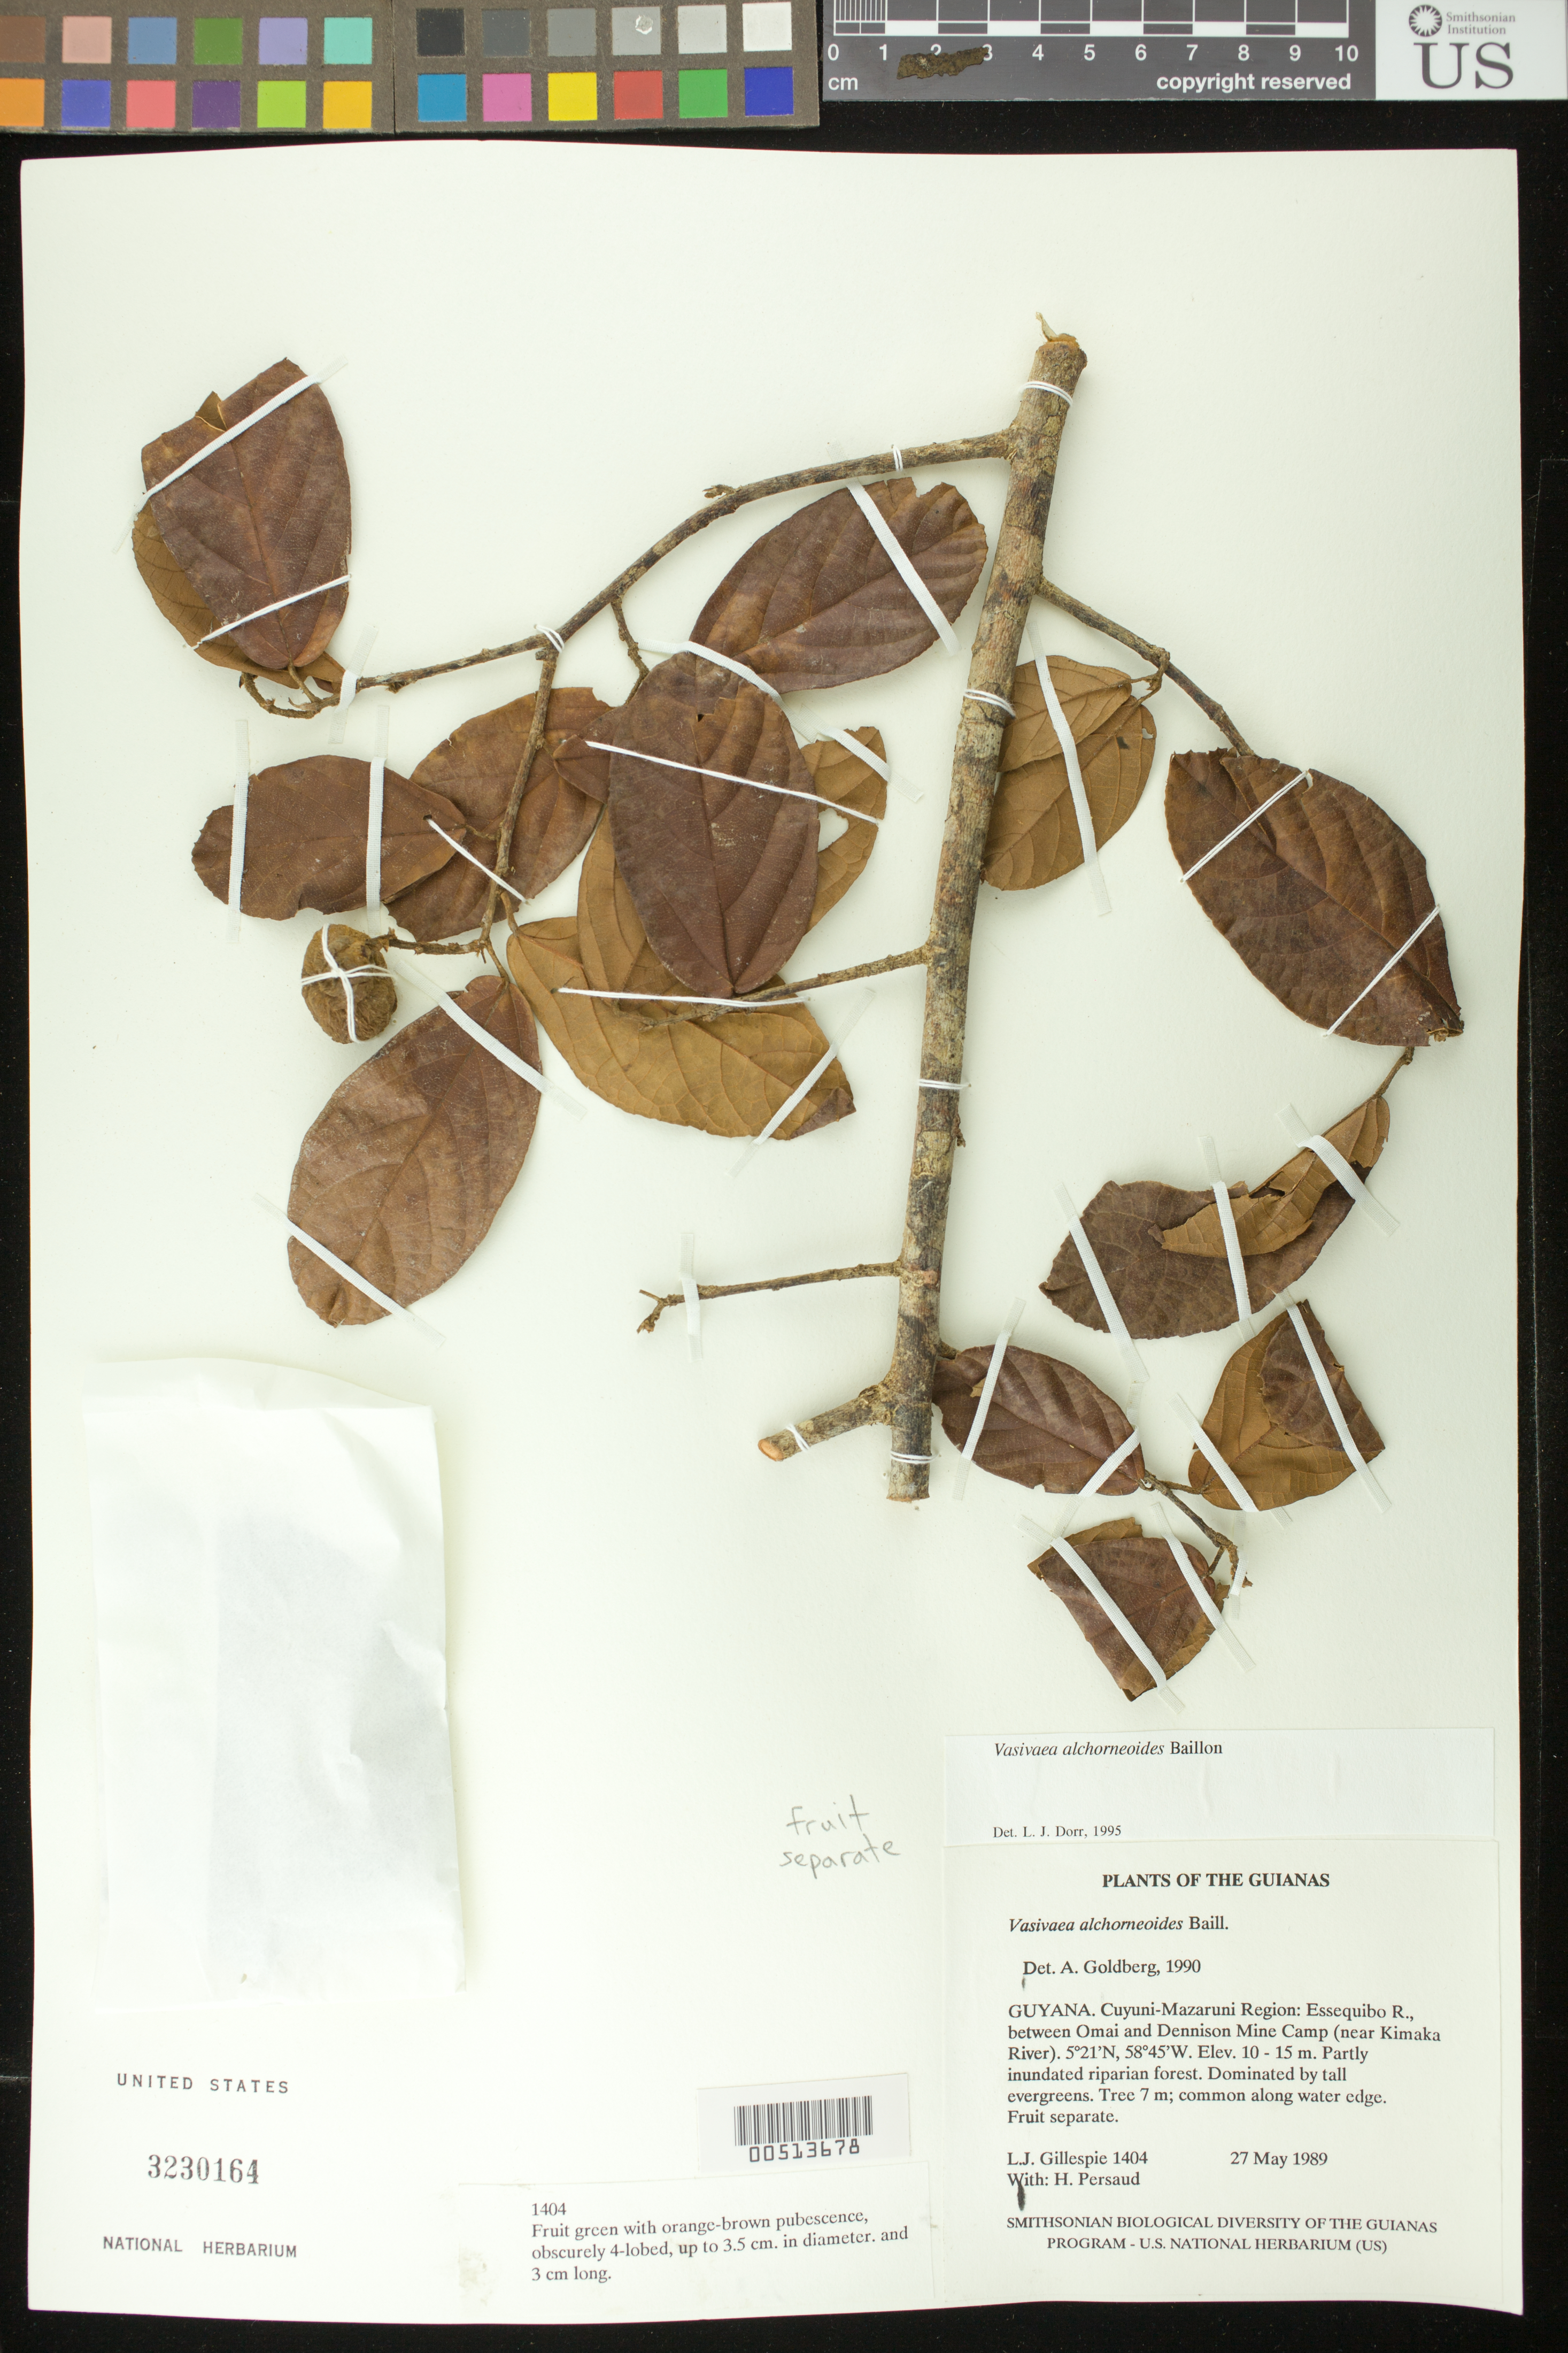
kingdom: Plantae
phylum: Tracheophyta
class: Magnoliopsida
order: Malvales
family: Malvaceae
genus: Vasivaea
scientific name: Vasivaea alchorneoides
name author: Baill.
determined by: Goldberg, Aaron, (US), NMNH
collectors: L. J. Gillespie & H. Persaud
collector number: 1404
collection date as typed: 27 May 1989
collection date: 1989-05-27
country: Guyana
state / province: Cuyuni-Mazaruni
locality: Essequibo R., between Omai and Dennison Mine Camp (near Kimaka River).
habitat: Partly inundated riparian forest. Dominated by tall evergreens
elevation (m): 10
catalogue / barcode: US 3230164